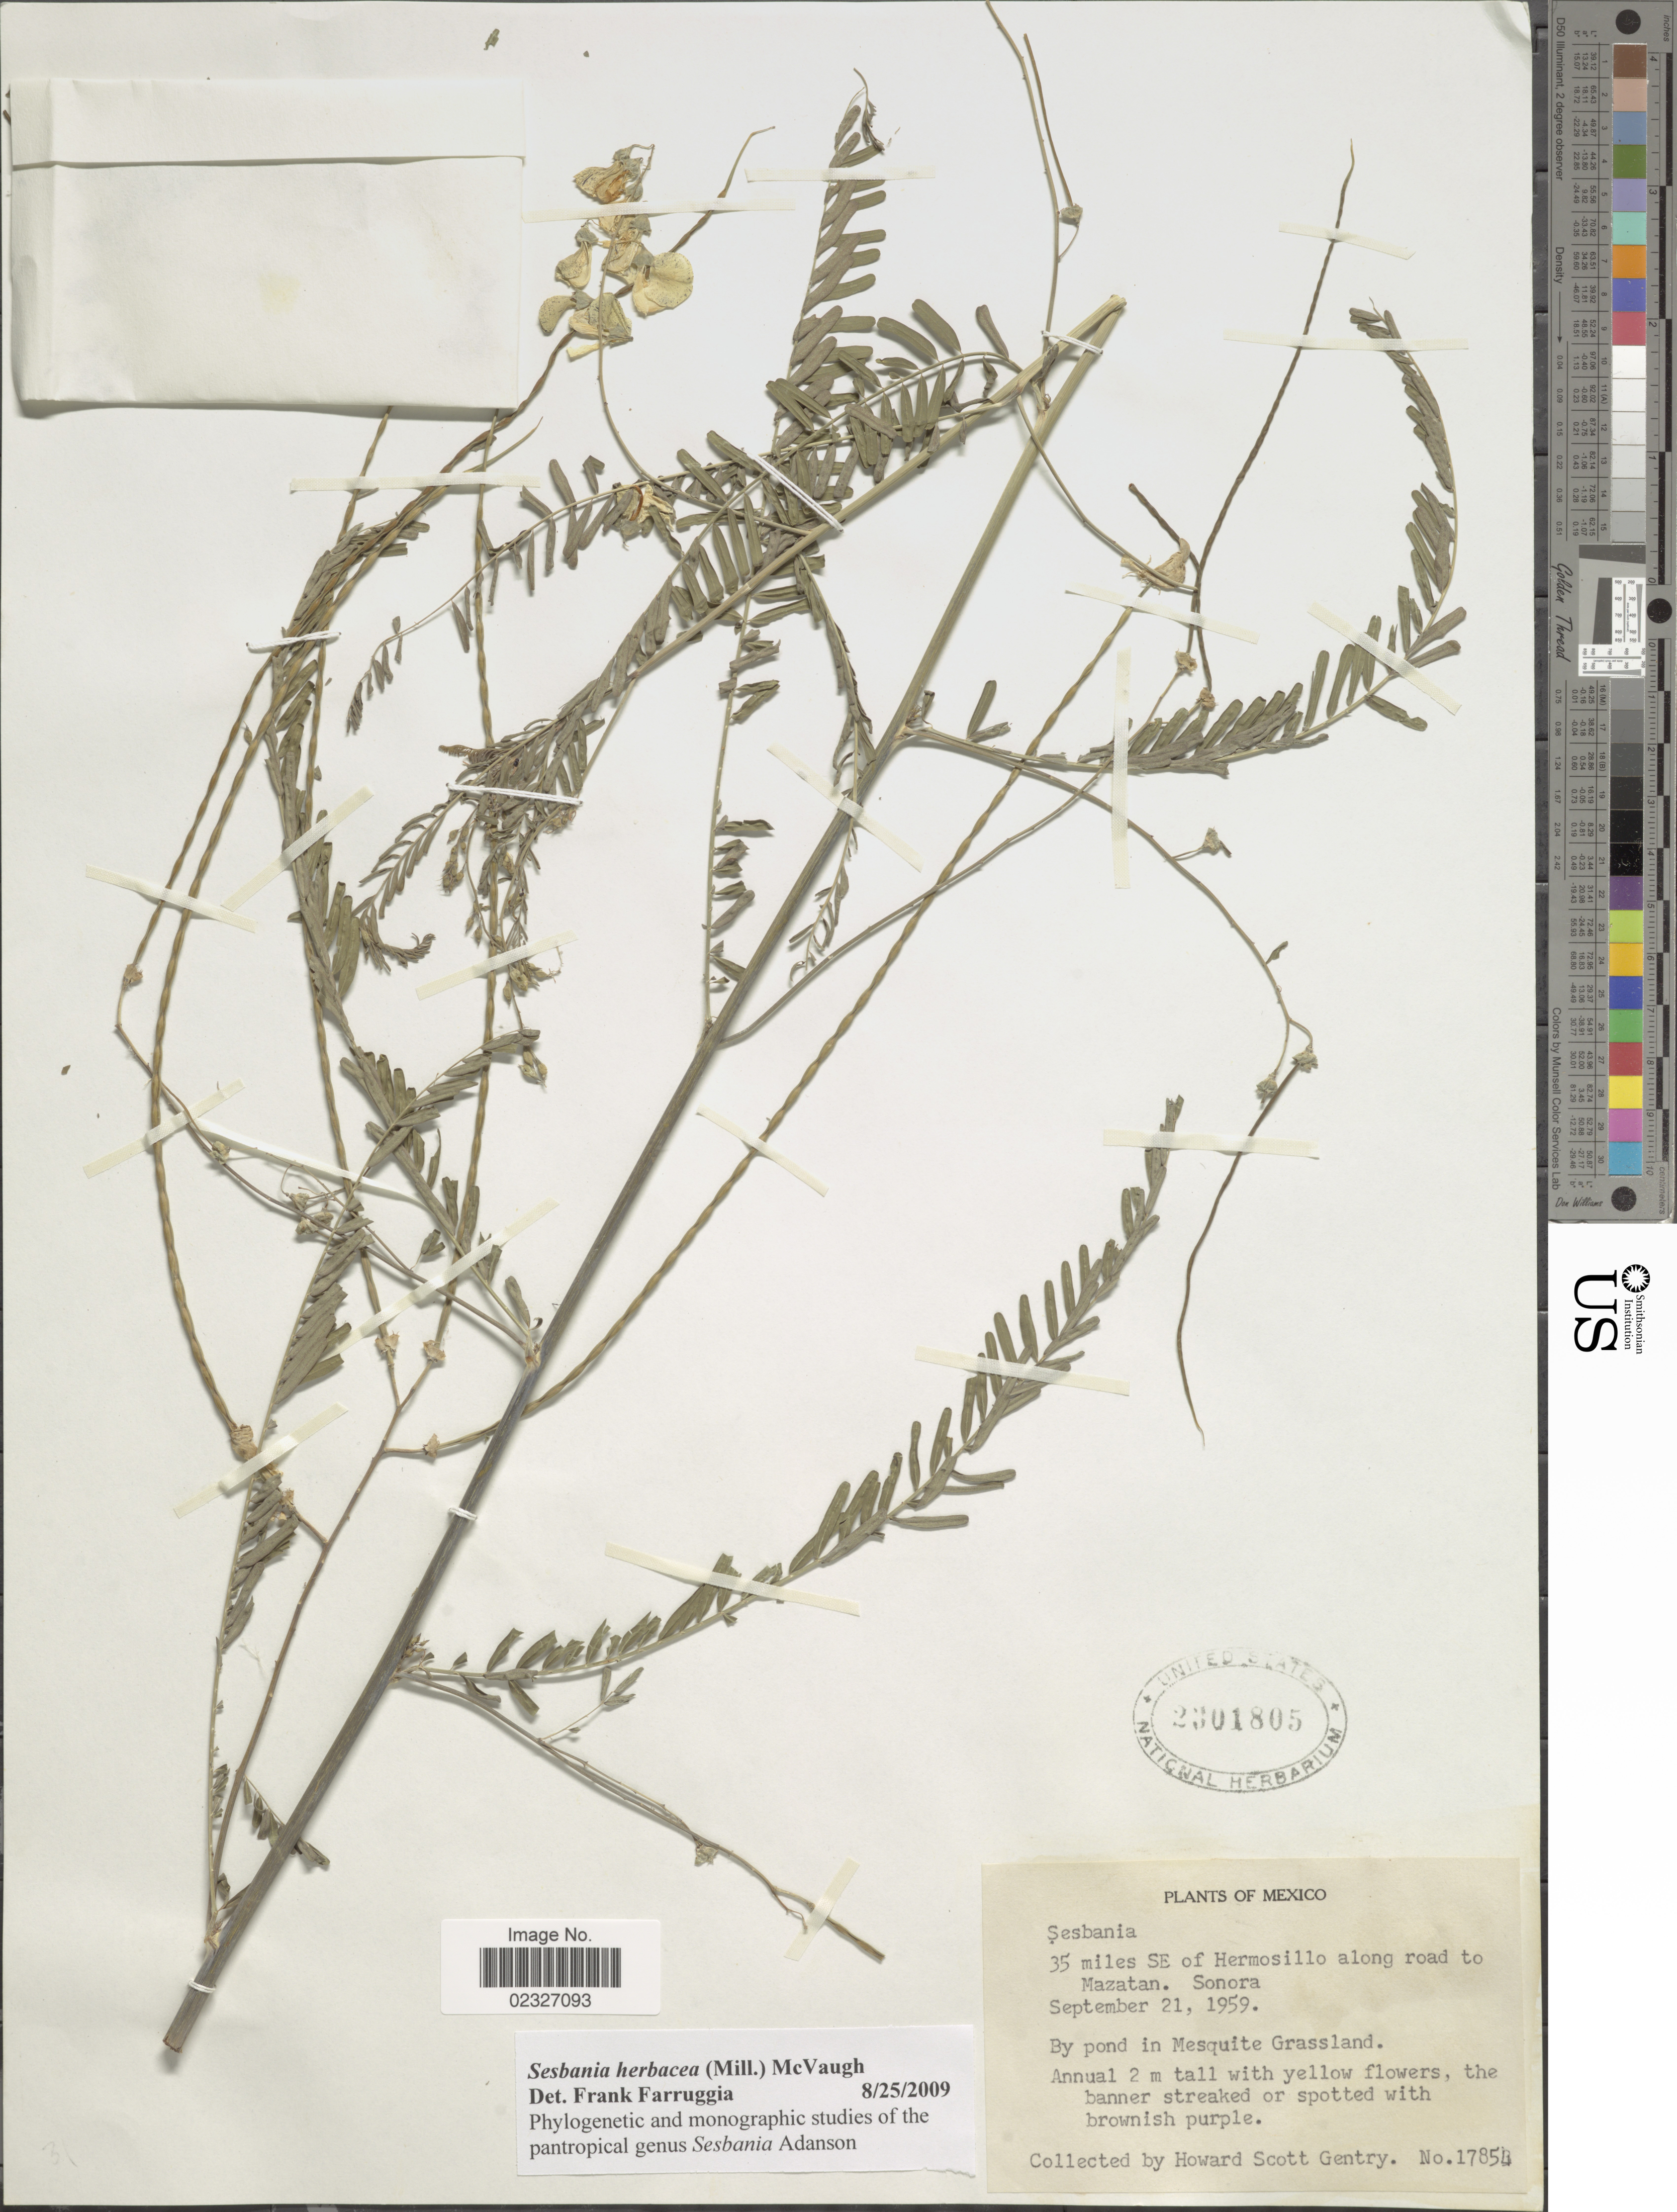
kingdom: Plantae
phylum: Tracheophyta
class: Magnoliopsida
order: Fabales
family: Fabaceae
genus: Sesbania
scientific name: Sesbania herbacea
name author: (Mill.) McVaugh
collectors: H. S. Gentry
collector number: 17854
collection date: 1959-09-21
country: Mexico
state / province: Sonora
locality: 35 miles SE of Hermosillo along road to Mazatan, By pond in Mesquite Grassland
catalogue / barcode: US 2301805